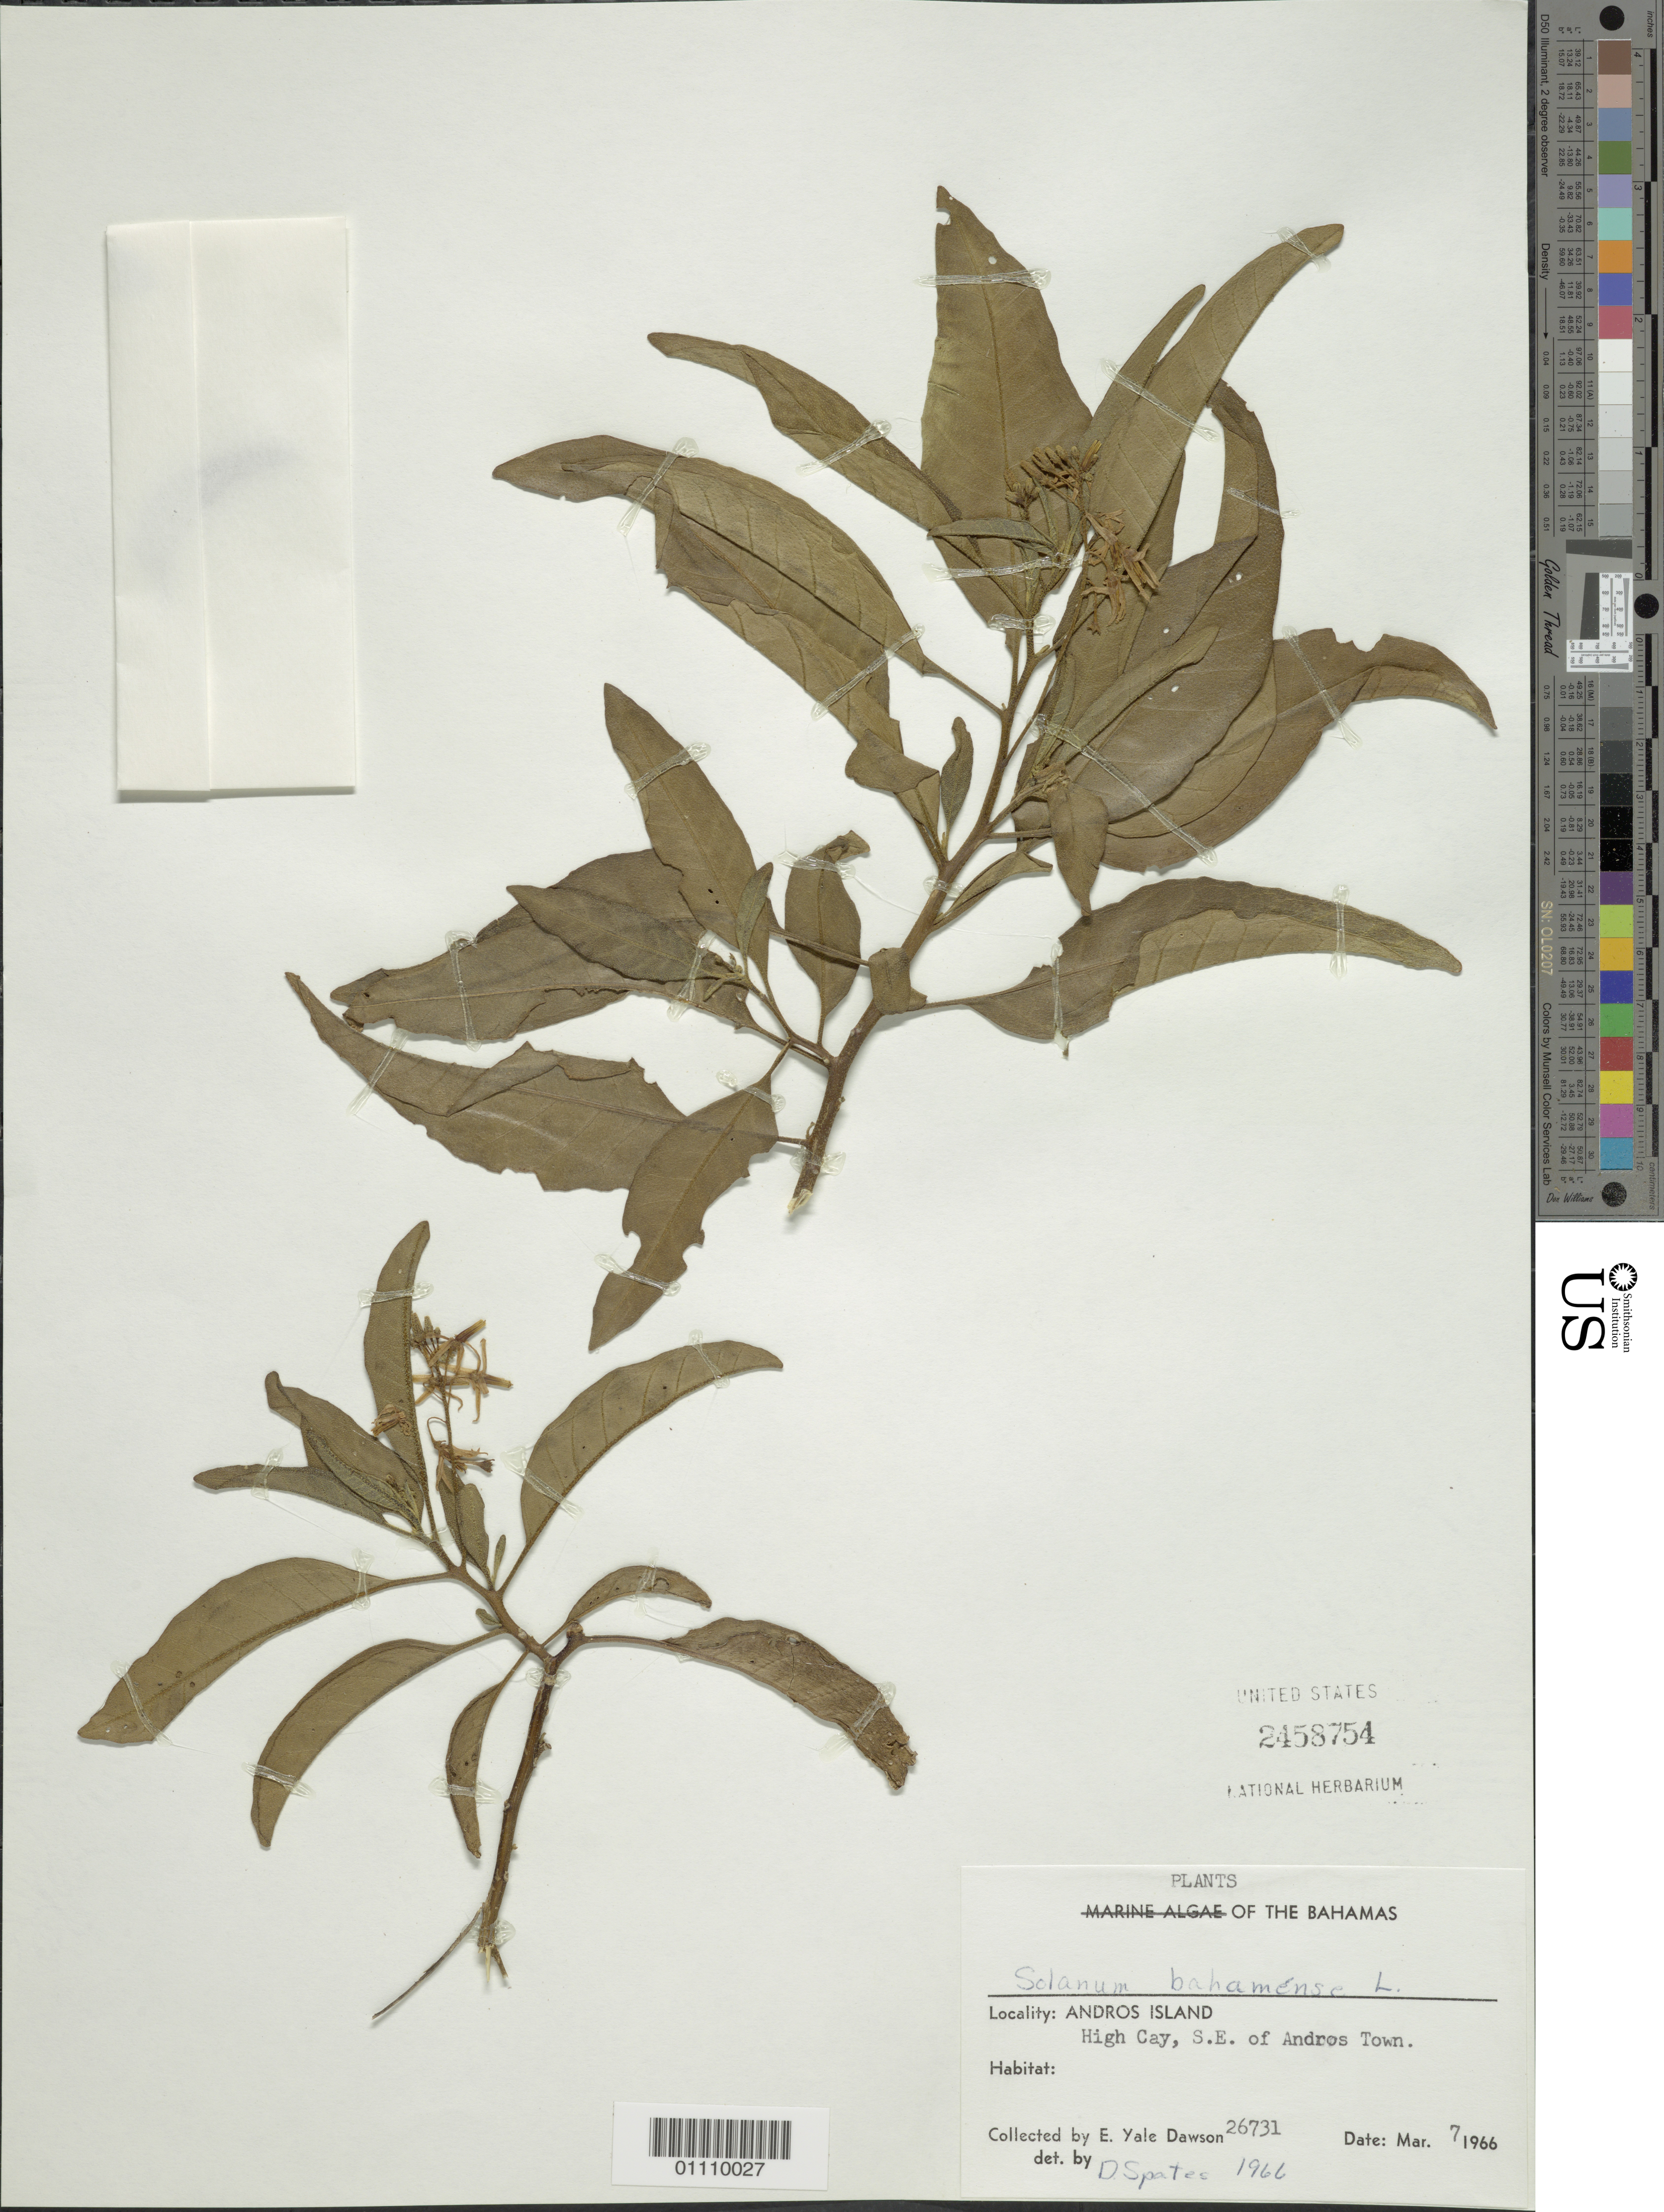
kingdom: Plantae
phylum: Tracheophyta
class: Magnoliopsida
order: Solanales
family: Solanaceae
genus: Solanum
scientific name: Solanum bahamense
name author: L.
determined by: Spates, D.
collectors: E. Y. Dawson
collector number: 26731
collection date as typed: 07 Mar 1966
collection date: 1966-03-07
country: Bahamas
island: Andros I.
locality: High Cay, SE of Andros Town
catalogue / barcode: US 2458754